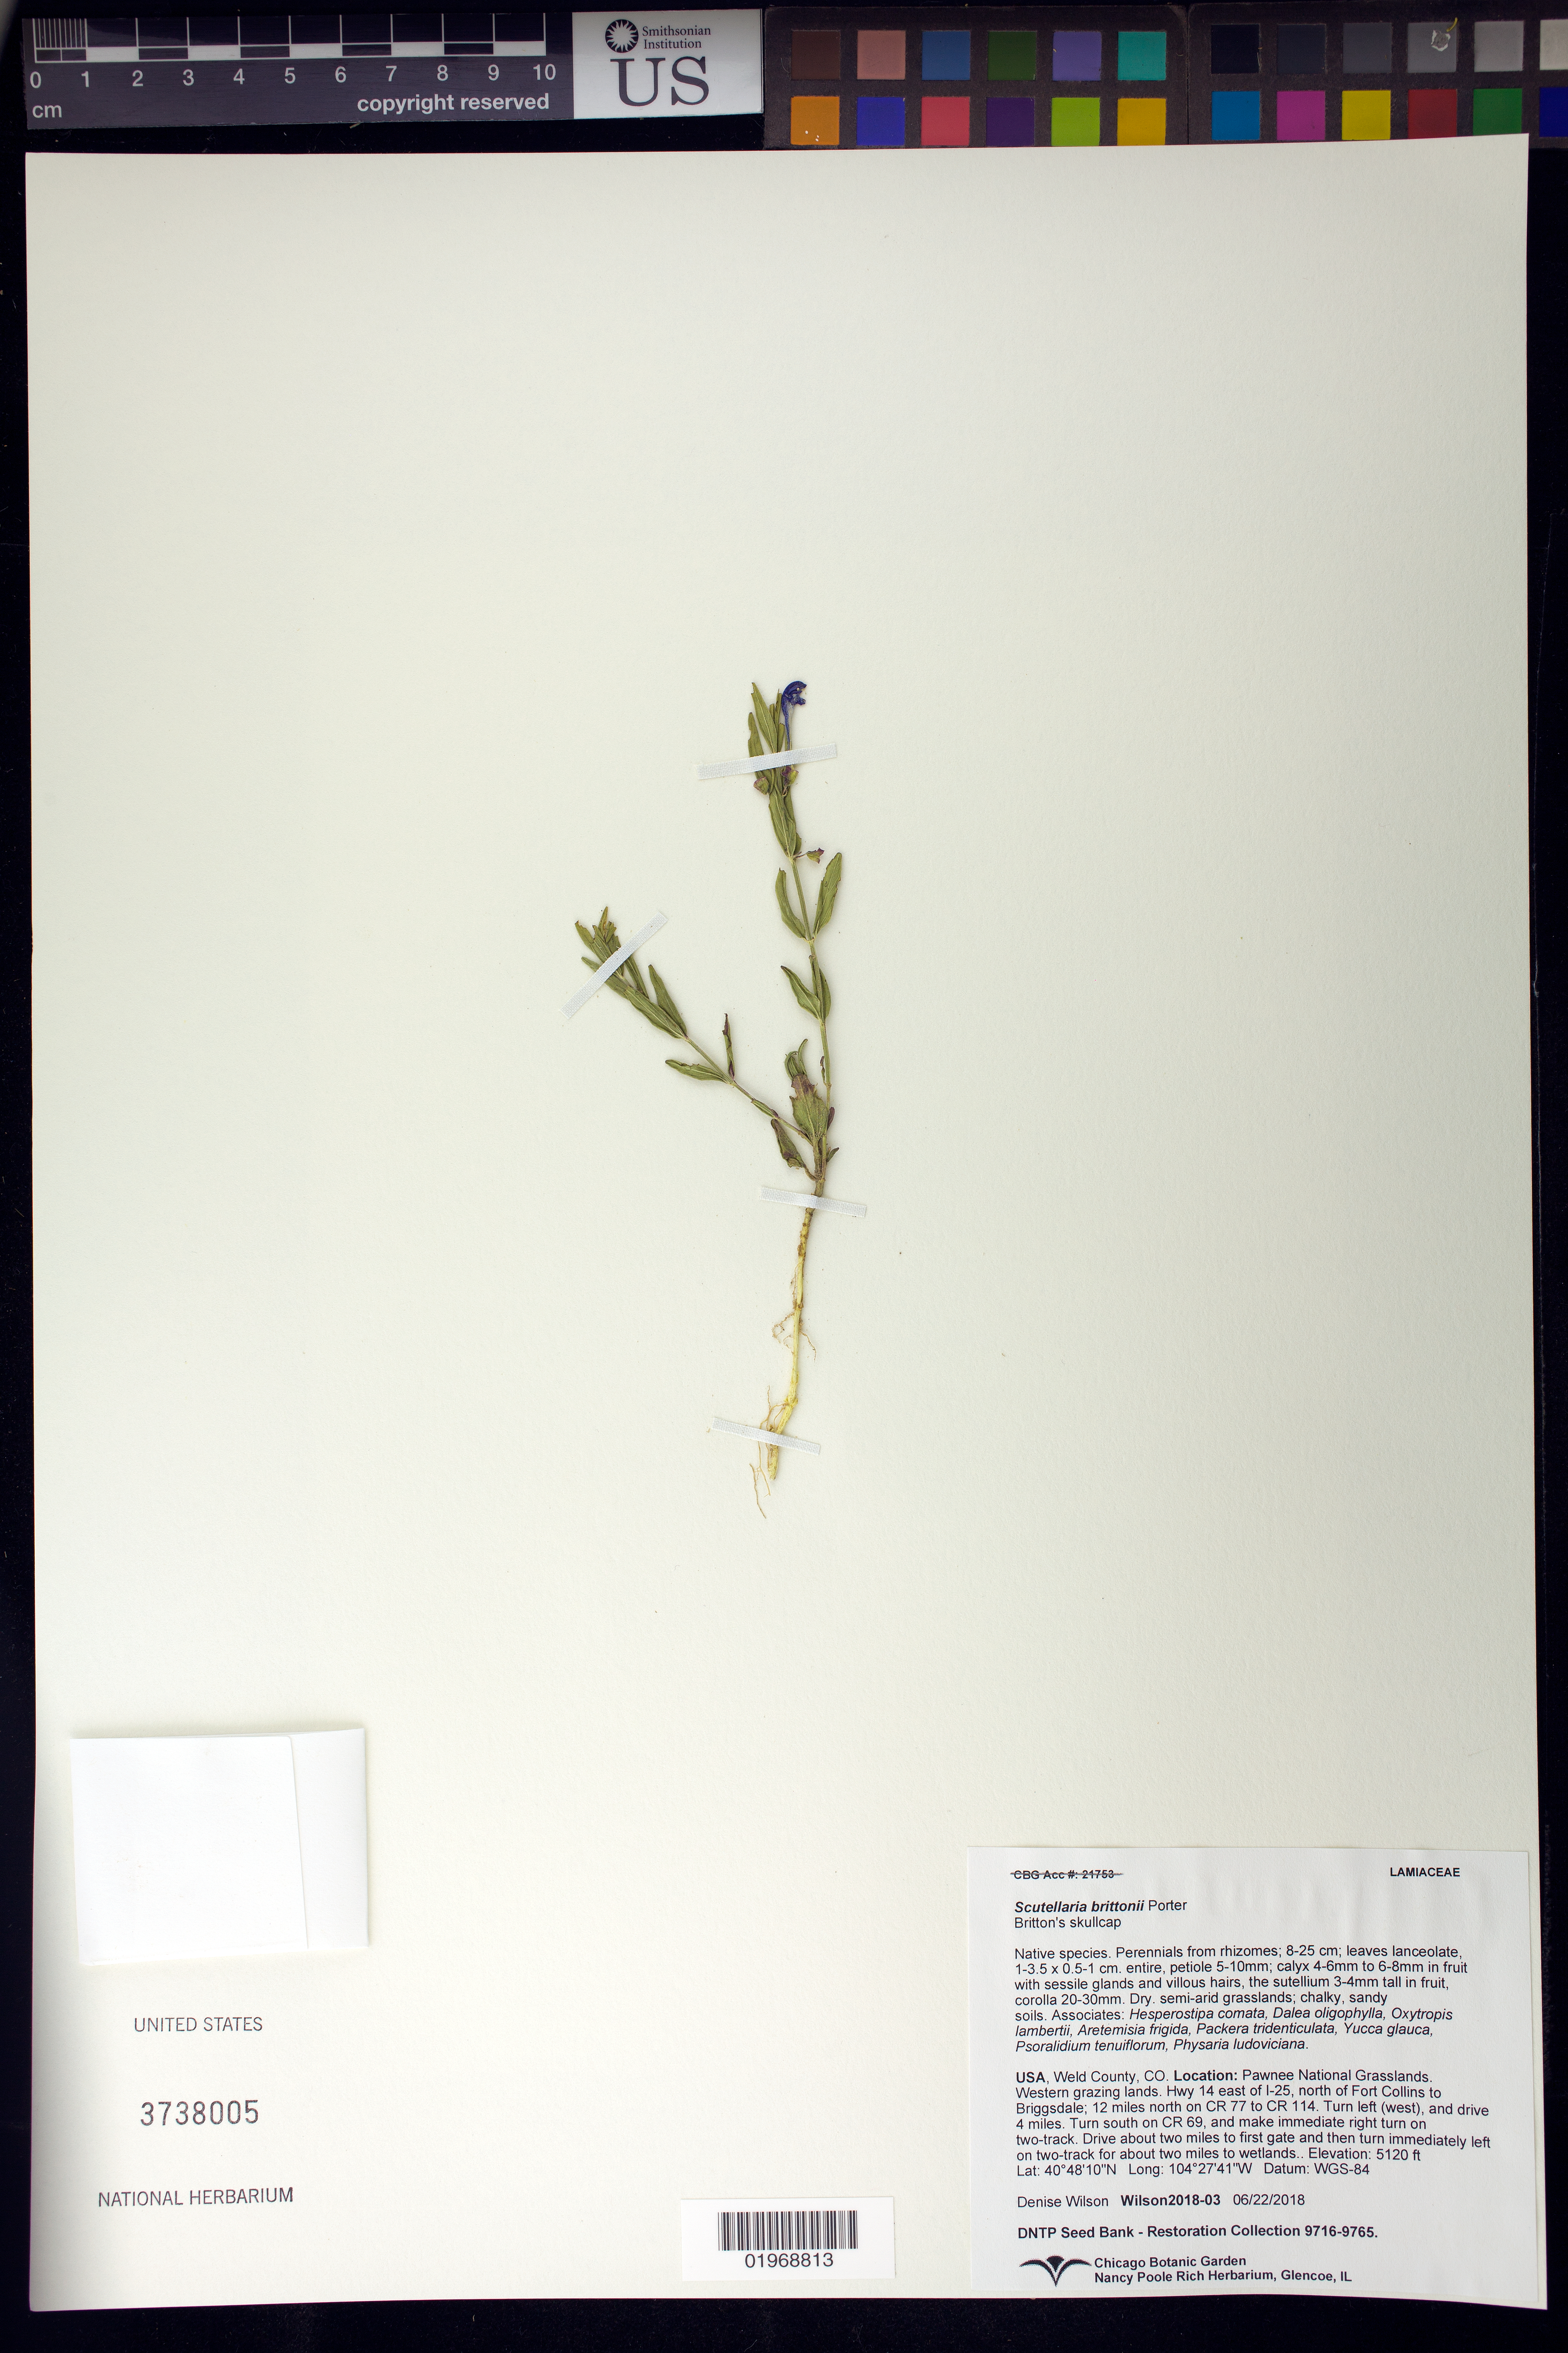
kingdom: Plantae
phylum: Tracheophyta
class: Magnoliopsida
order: Lamiales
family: Lamiaceae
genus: Scutellaria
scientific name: Scutellaria brittonii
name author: Porter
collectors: D. Wilson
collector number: Wilson2018-03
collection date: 2018-06-22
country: United States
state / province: Colorado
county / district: Weld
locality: Pawnee National Grasslands, Western grazing lands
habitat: Dry, semi-arid grasslands, chalky, sandy soils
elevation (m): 1561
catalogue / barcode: US 3738005